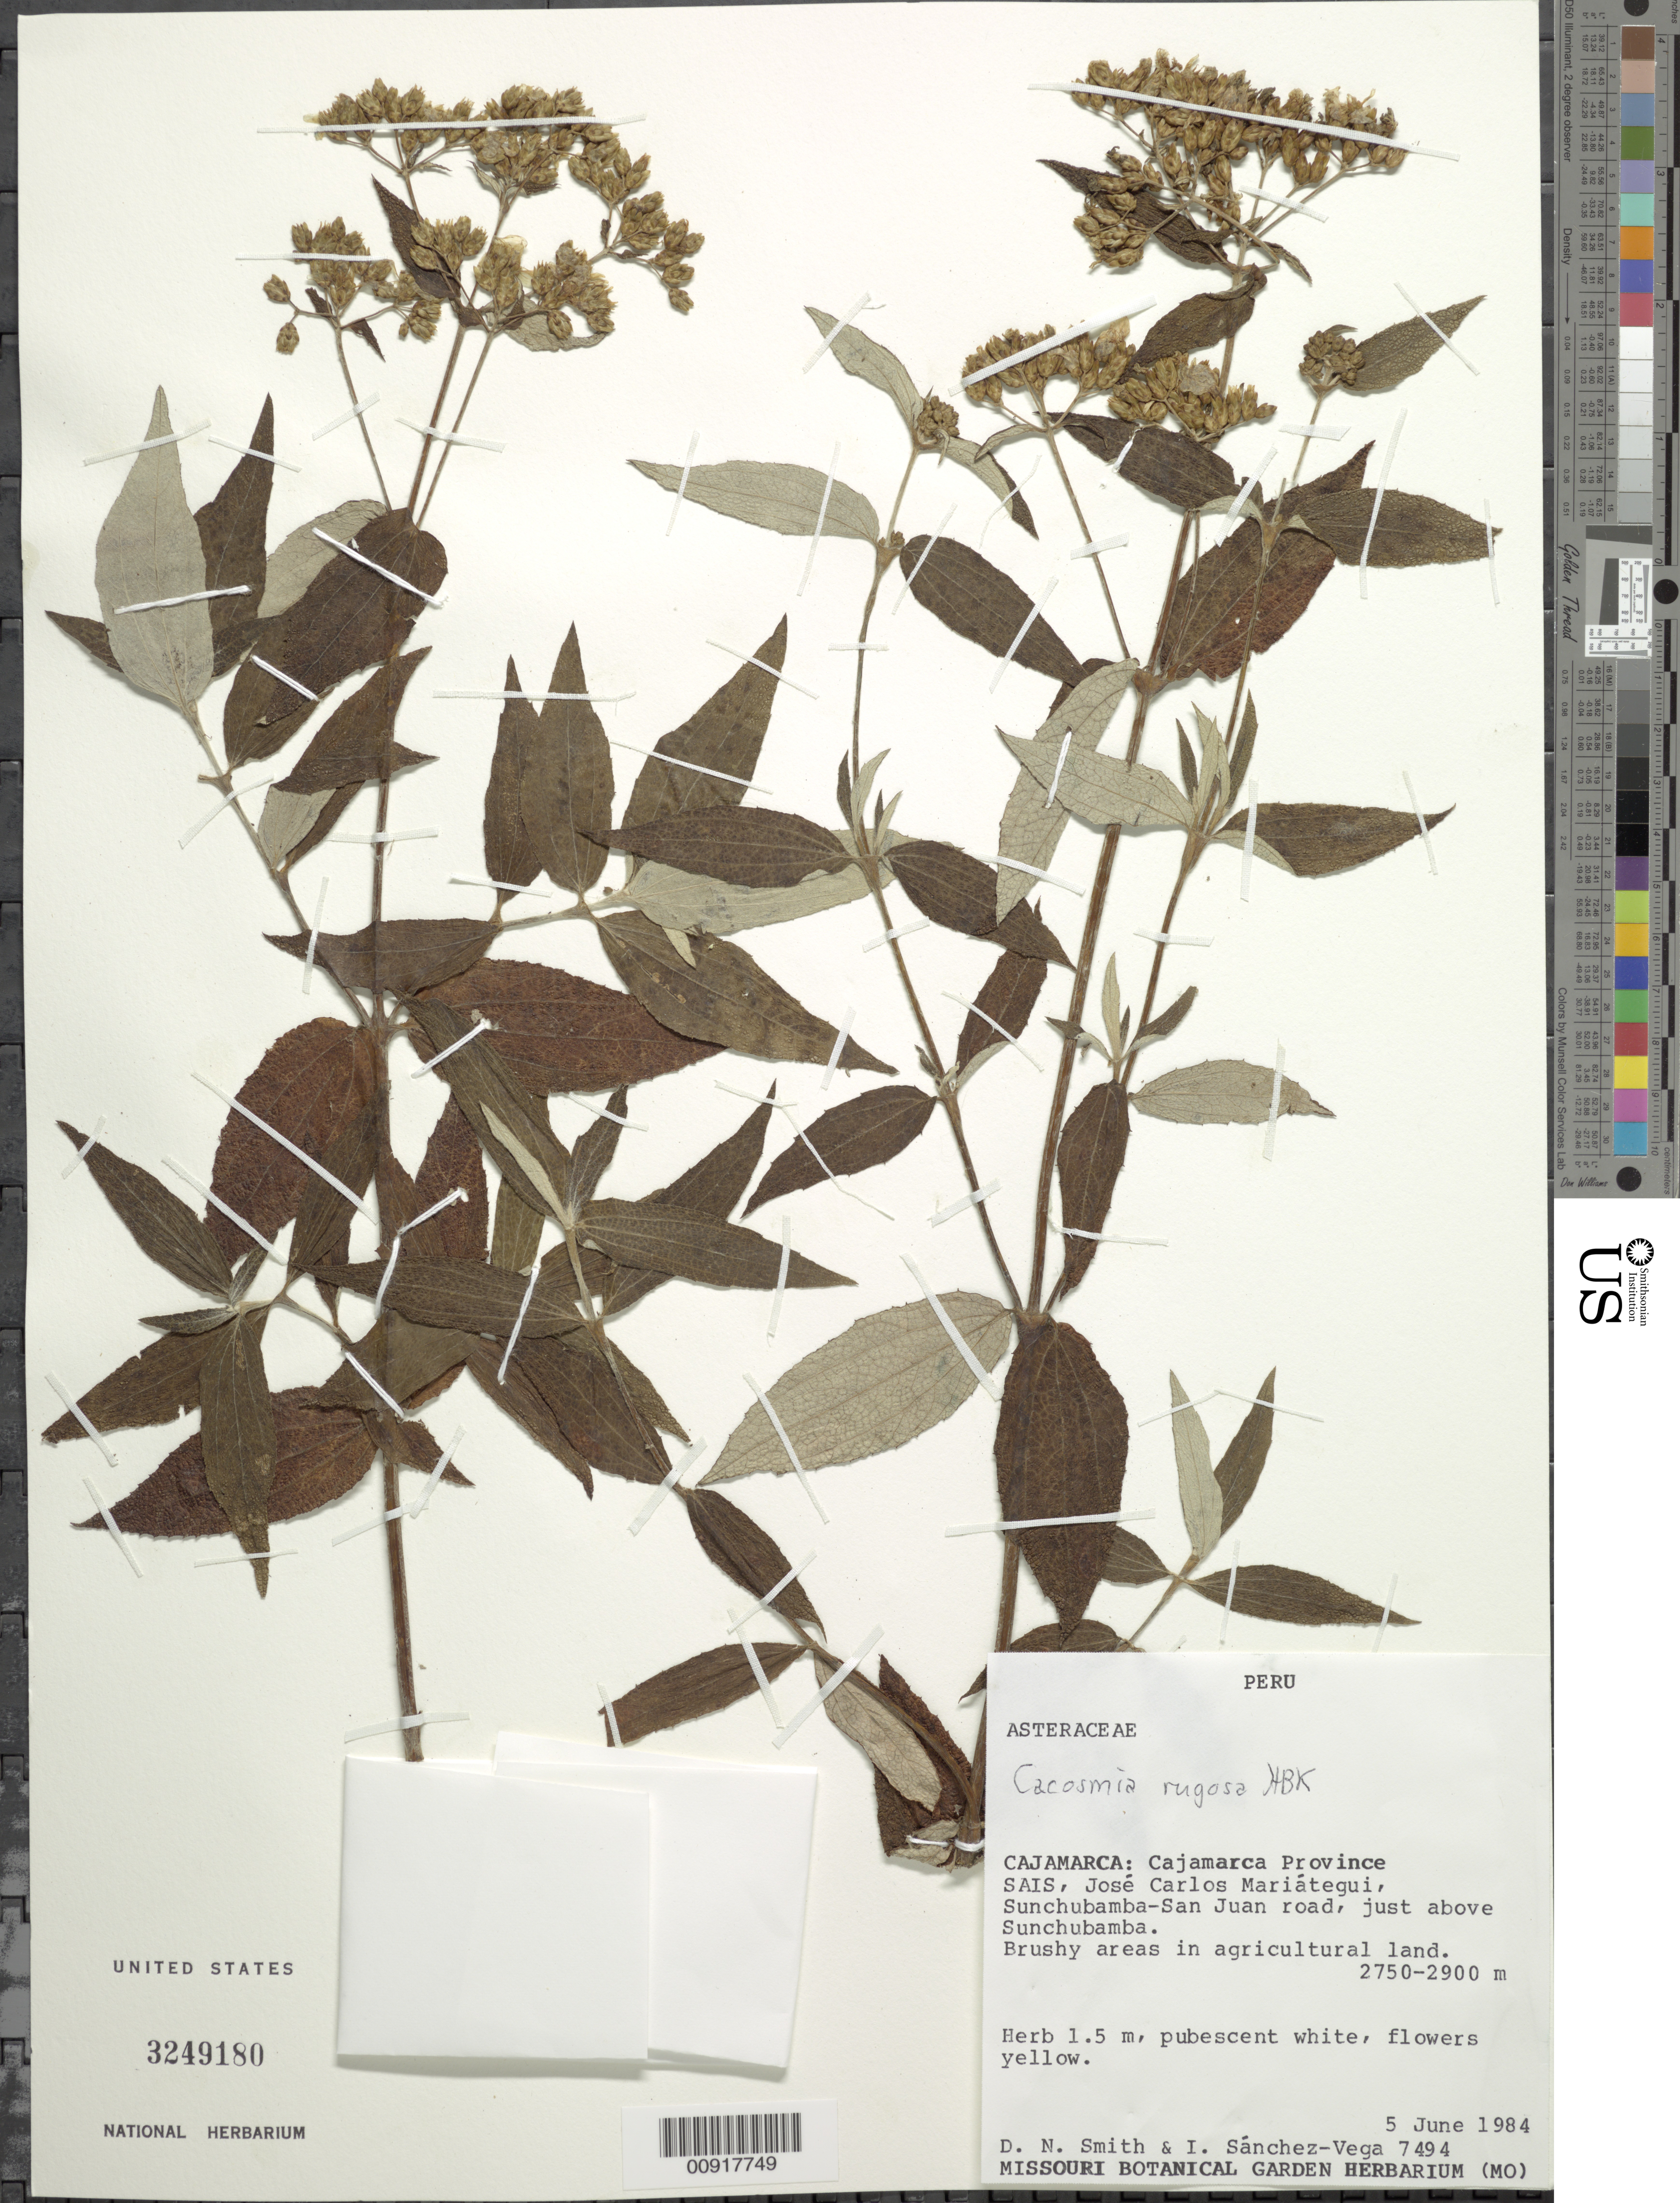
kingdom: Plantae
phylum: Tracheophyta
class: Magnoliopsida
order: Asterales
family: Asteraceae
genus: Cacosmia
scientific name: Cacosmia rugosa var. nivea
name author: Hieron.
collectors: D. Smith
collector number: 7494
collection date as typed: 5 June 1984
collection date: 1984-06-05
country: Peru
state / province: Cajamarca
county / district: Cajamarca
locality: SAIS, José Carlos Mariátegui, Sunchubamba-San Juan road, just above Sunchubamba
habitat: Brushy areas in agricultural land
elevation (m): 2750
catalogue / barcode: US 3249180